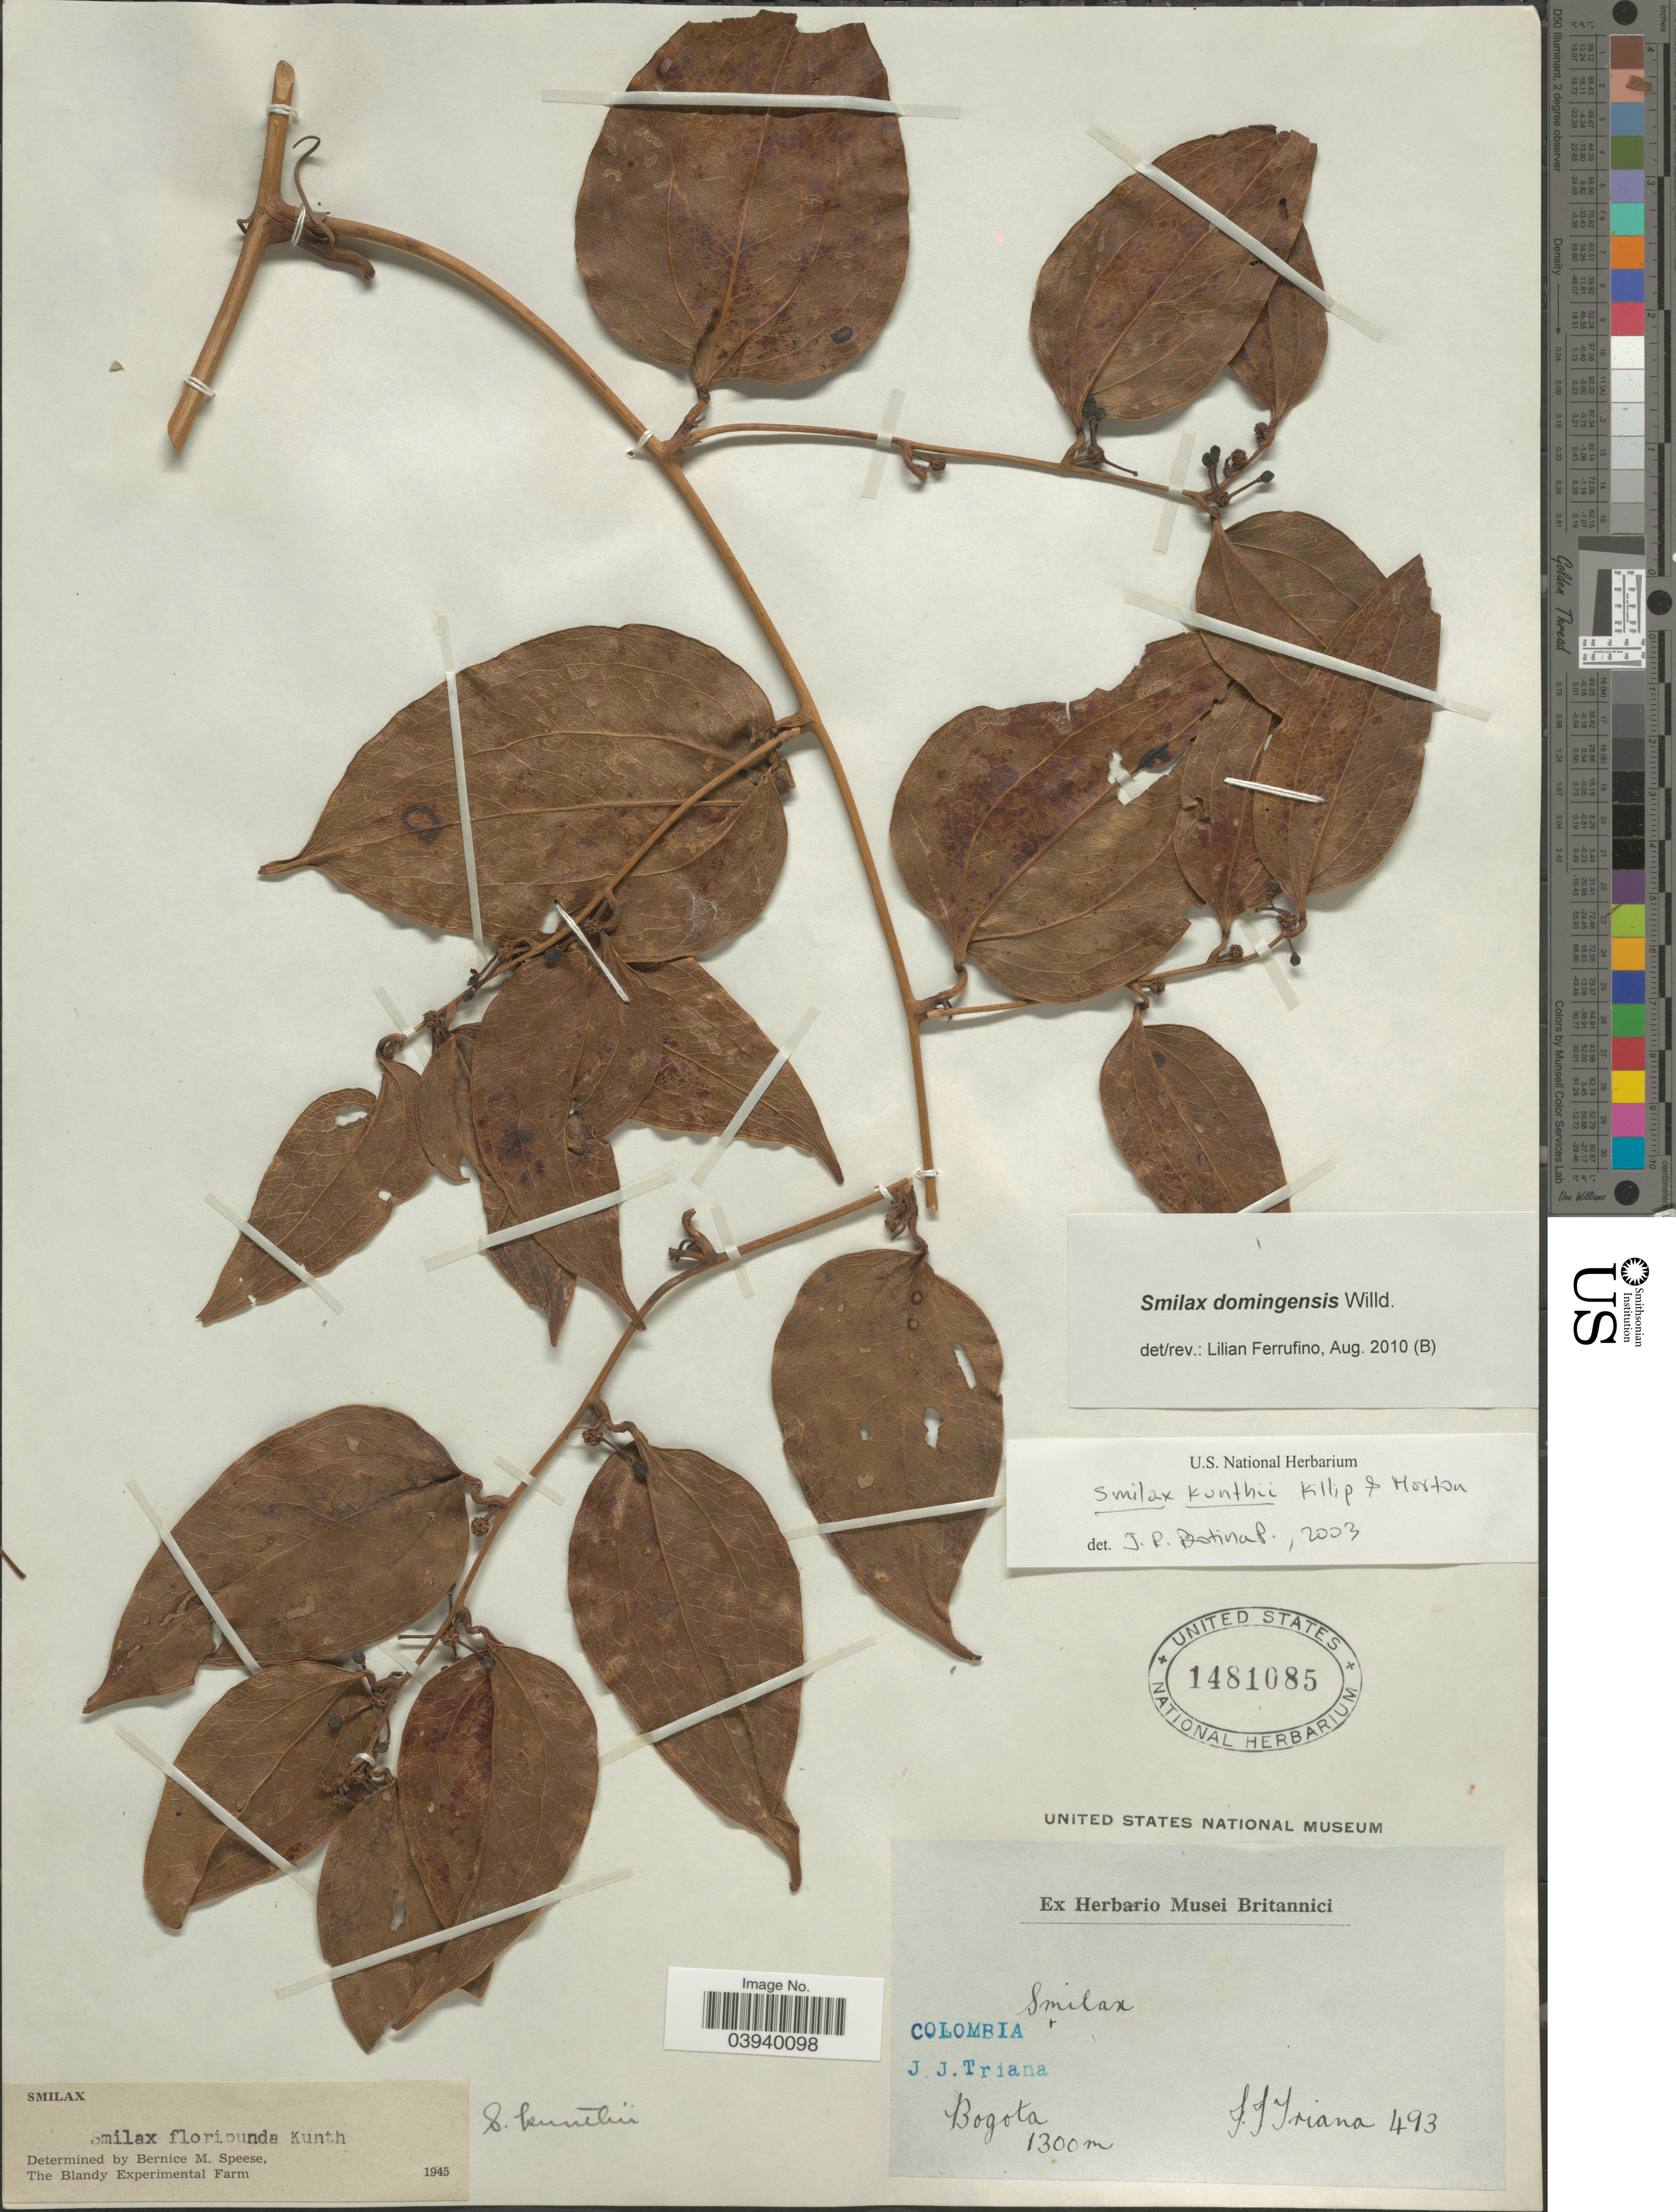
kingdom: Plantae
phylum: Tracheophyta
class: Liliopsida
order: Liliales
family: Smilacaceae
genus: Smilax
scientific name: Smilax domingensis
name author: Willd.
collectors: J. J. Triana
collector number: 493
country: Colombia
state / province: Bogota D.C.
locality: Bogota.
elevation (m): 1300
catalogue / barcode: US 1481085